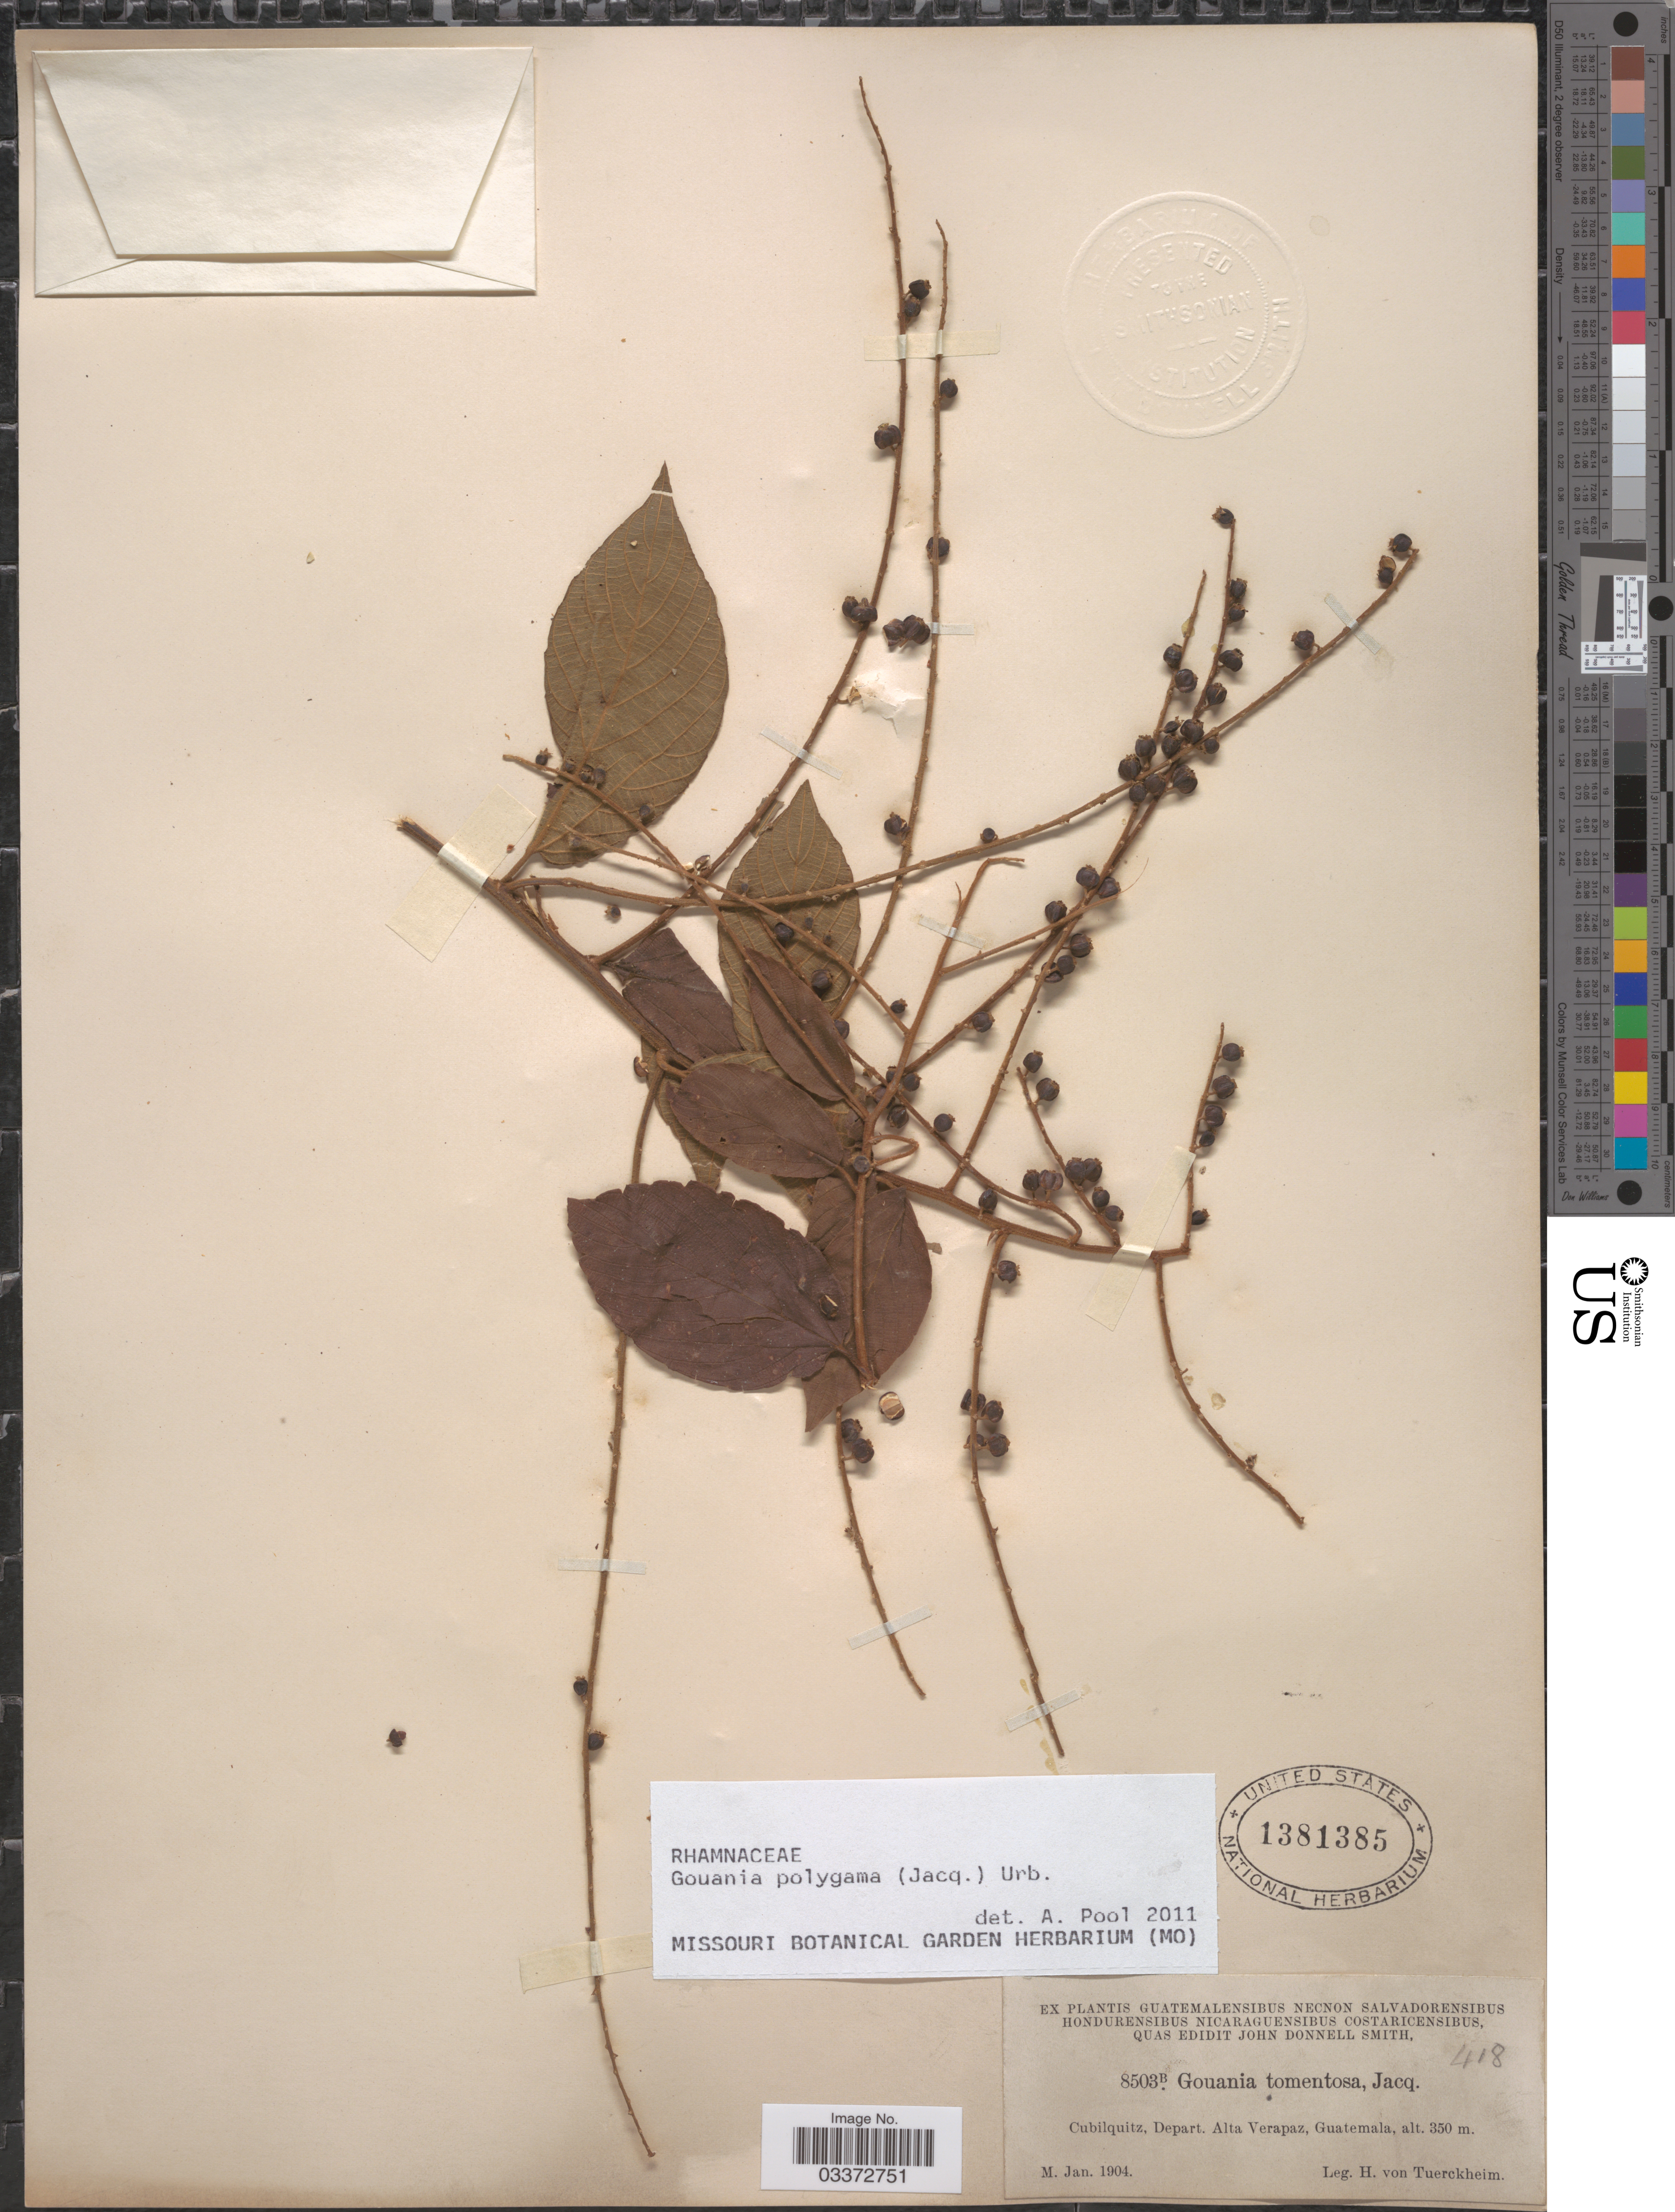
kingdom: Plantae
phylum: Tracheophyta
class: Magnoliopsida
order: Rosales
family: Rhamnaceae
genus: Gouania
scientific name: Gouania polygama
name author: (Jacq.) Urb.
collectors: H. von Tuerckheim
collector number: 8503b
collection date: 1904-01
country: Guatemala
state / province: Alta Verapaz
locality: Cubilquitz, Depart. Alta Verapaz.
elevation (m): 350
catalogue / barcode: US 1381385